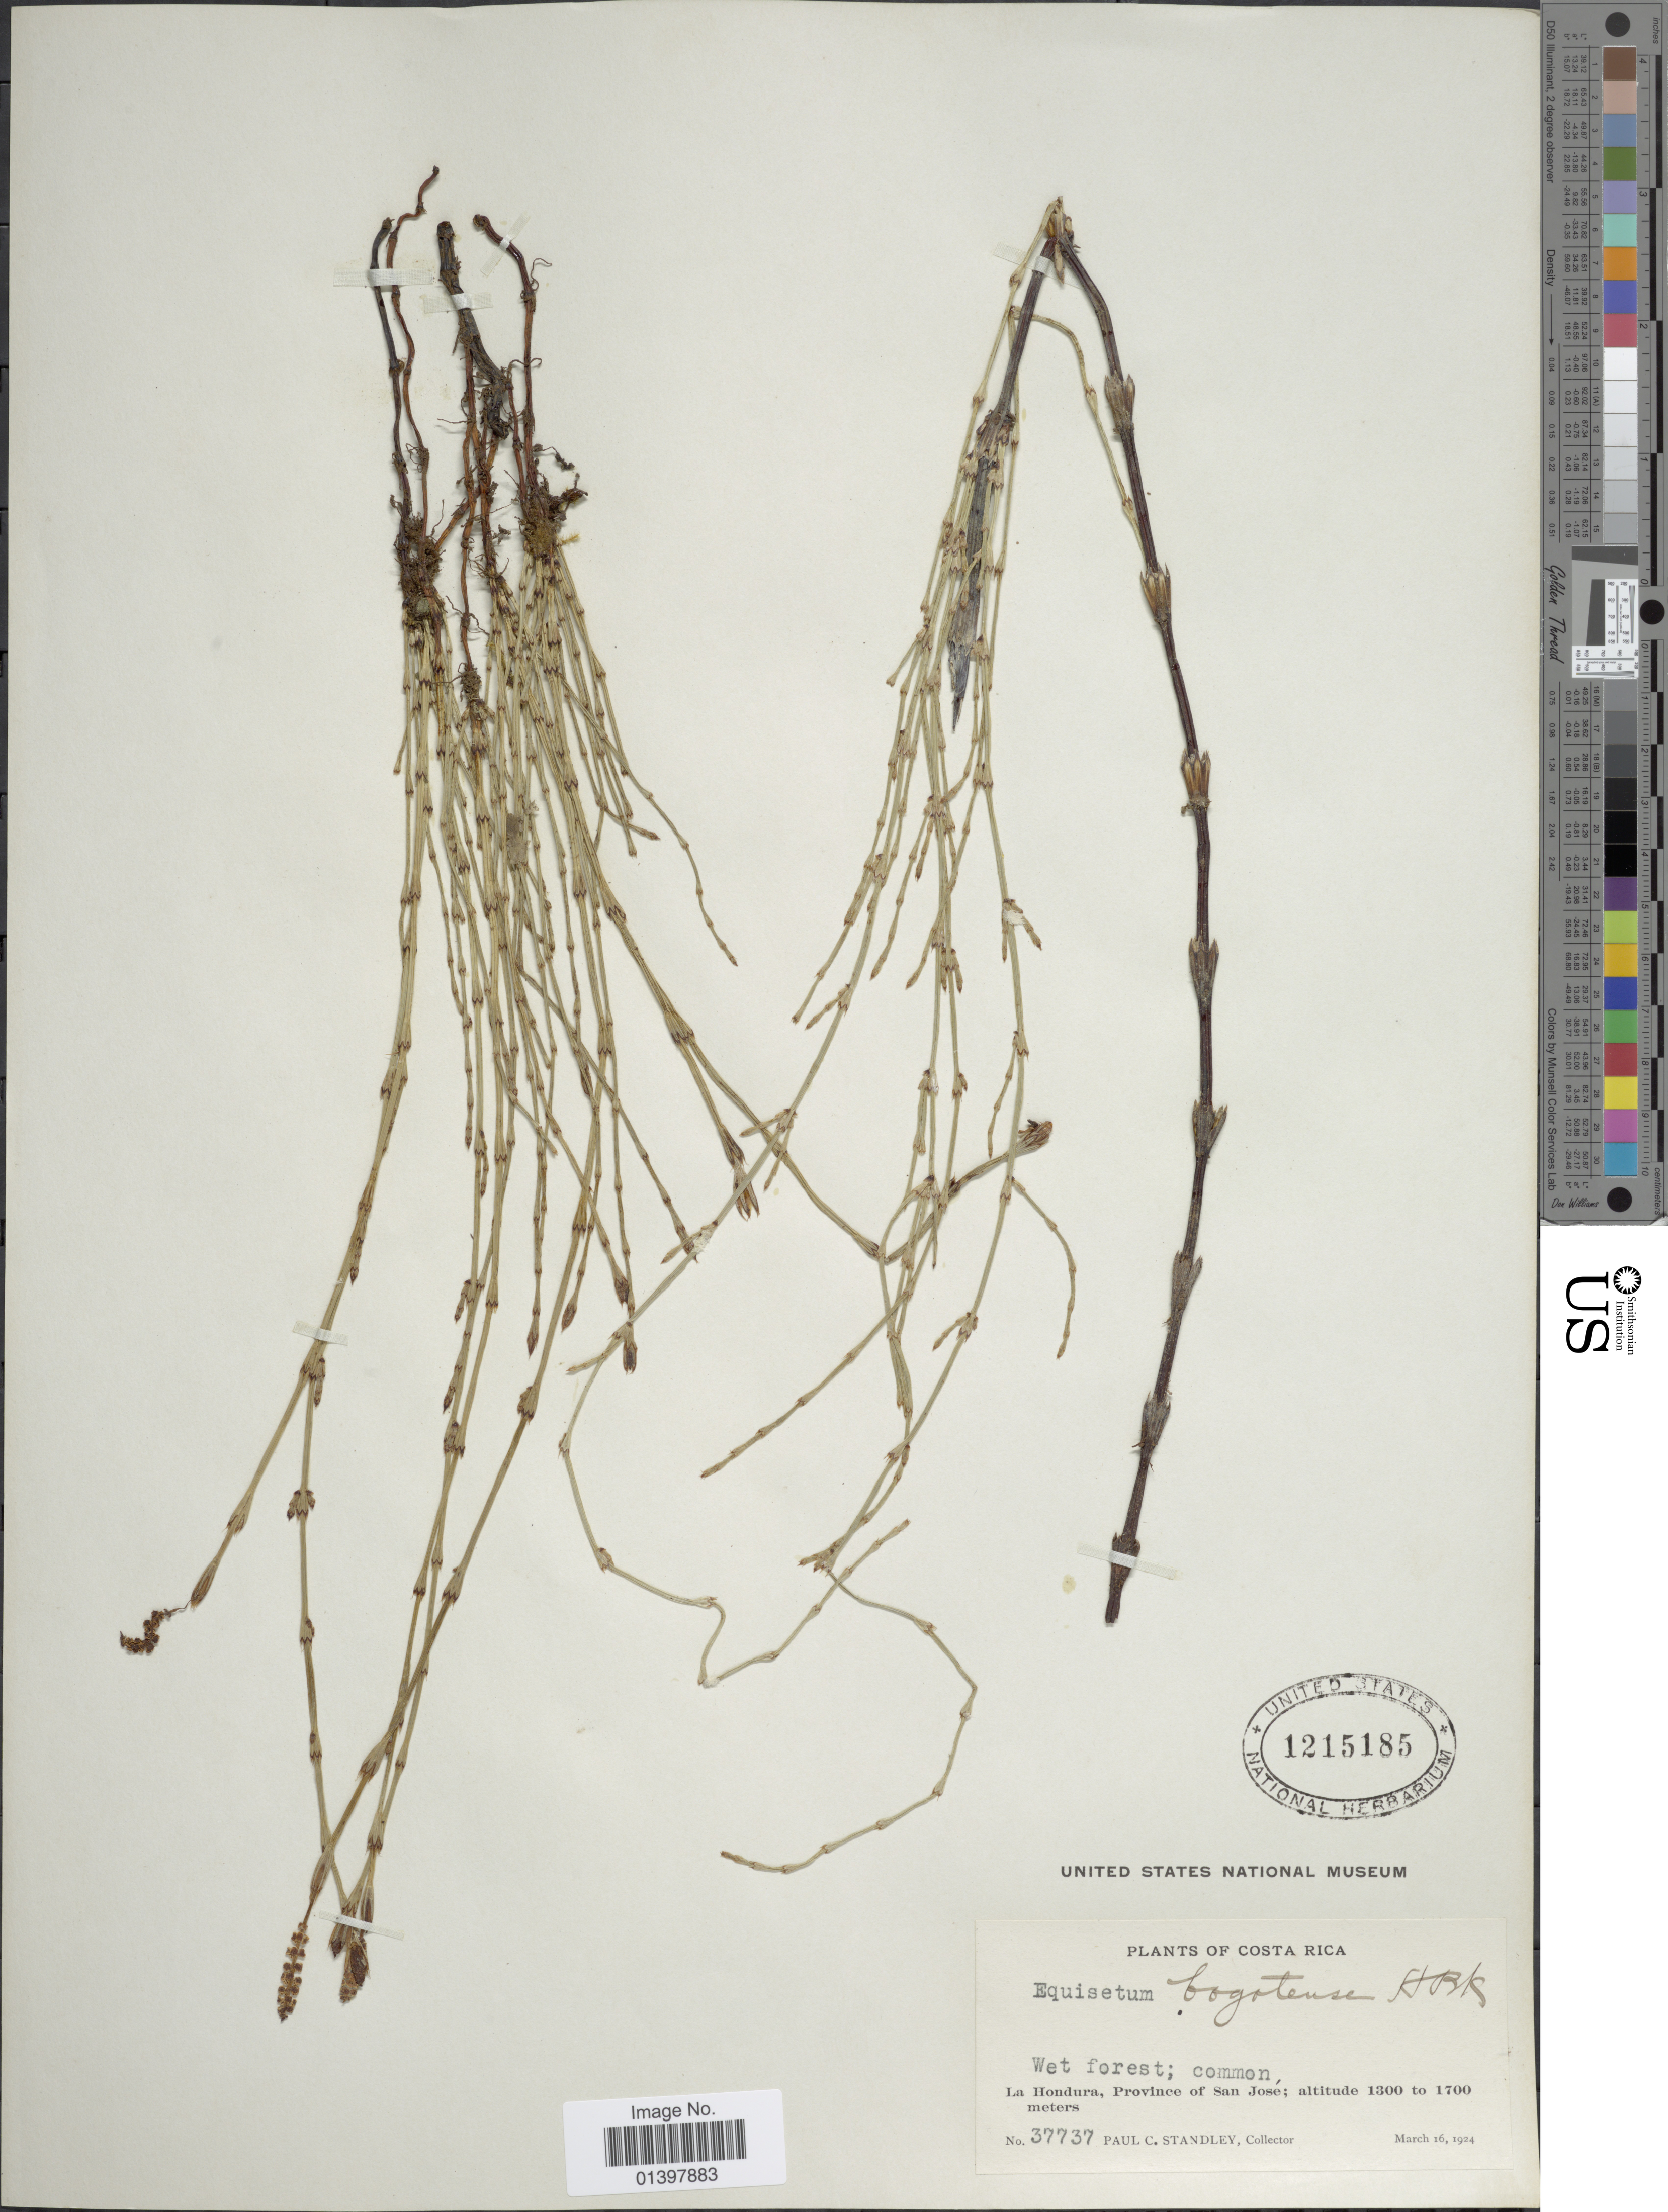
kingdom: Plantae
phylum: Tracheophyta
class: Polypodiopsida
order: Equisetales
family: Equisetaceae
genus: Equisetum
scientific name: Equisetum bogotense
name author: Kunth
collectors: P. C. Standley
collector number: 37737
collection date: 1924-03-16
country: Costa Rica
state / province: San José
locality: La Hondura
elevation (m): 1300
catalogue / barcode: US 1215185